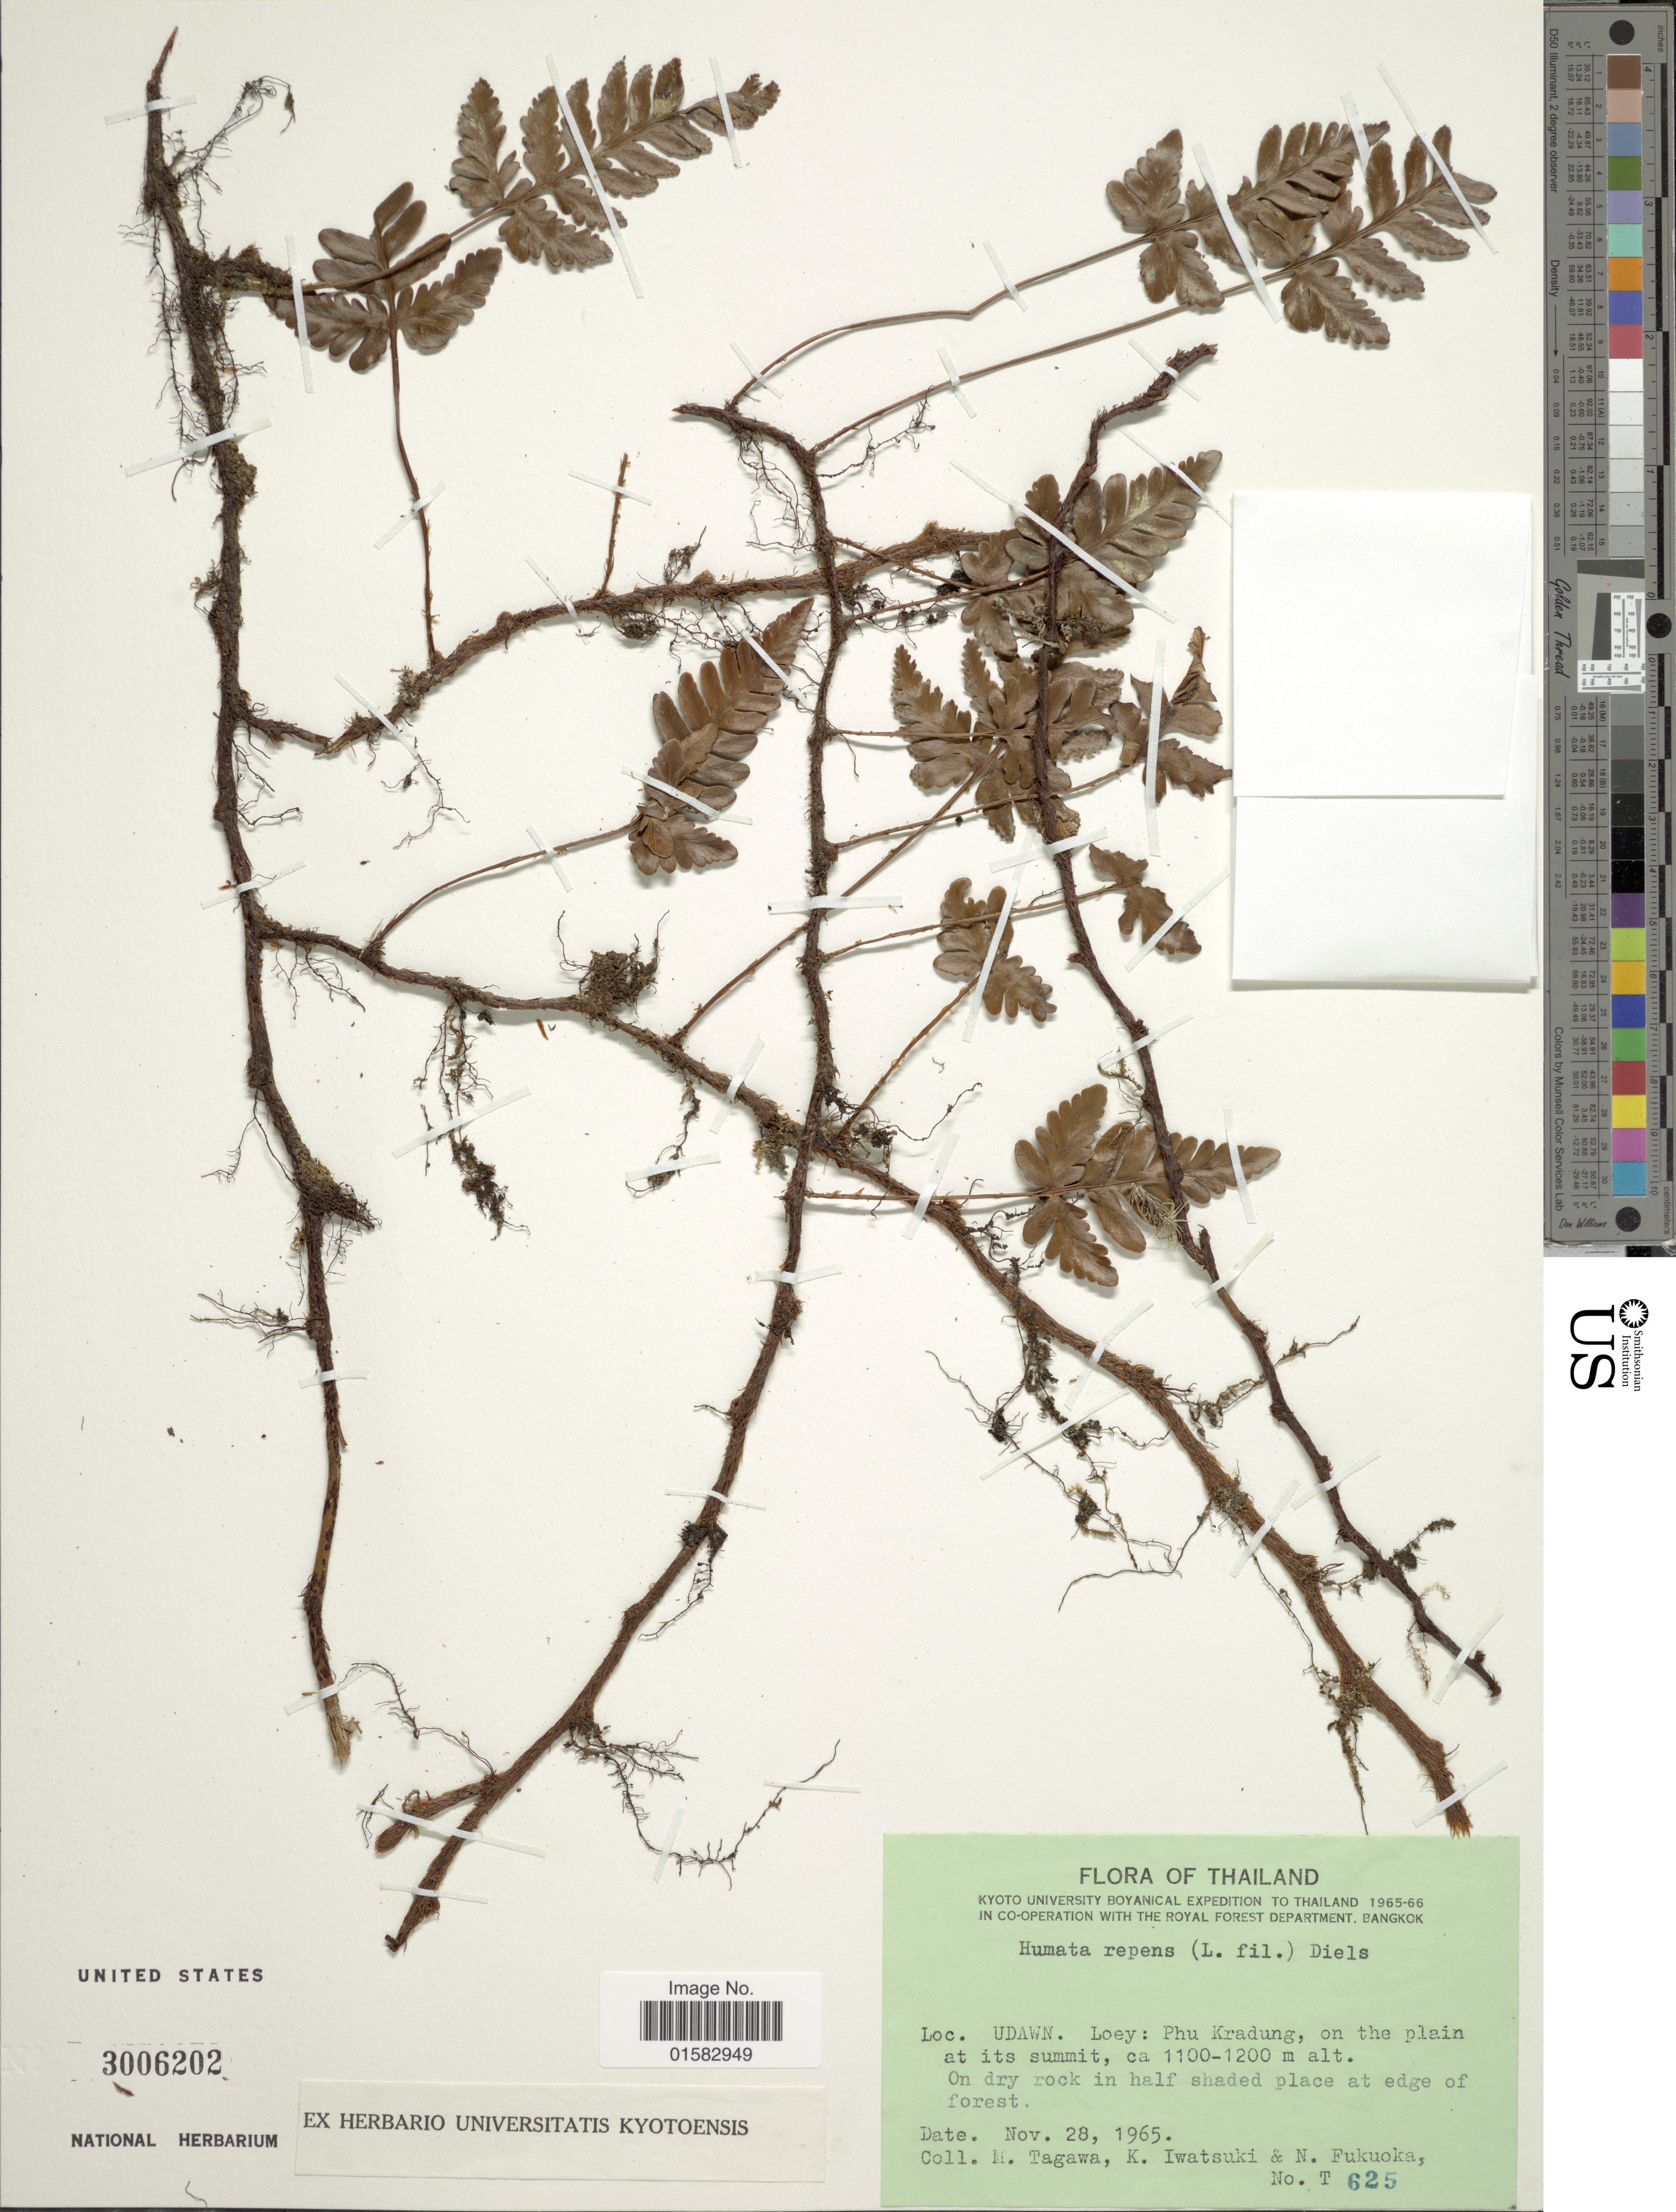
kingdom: Plantae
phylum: Tracheophyta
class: Polypodiopsida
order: Polypodiales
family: Davalliaceae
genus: Davallia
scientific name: Davallia repens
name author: (L. f.) Kuhn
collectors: M. Tagawa, K. Iwatsuki & N. Fukuoka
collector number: T625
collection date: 1965-11-28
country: Thailand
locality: Udawn, Loey: Phu Kradung, on the plain at its summit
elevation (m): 1100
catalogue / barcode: US 3006202